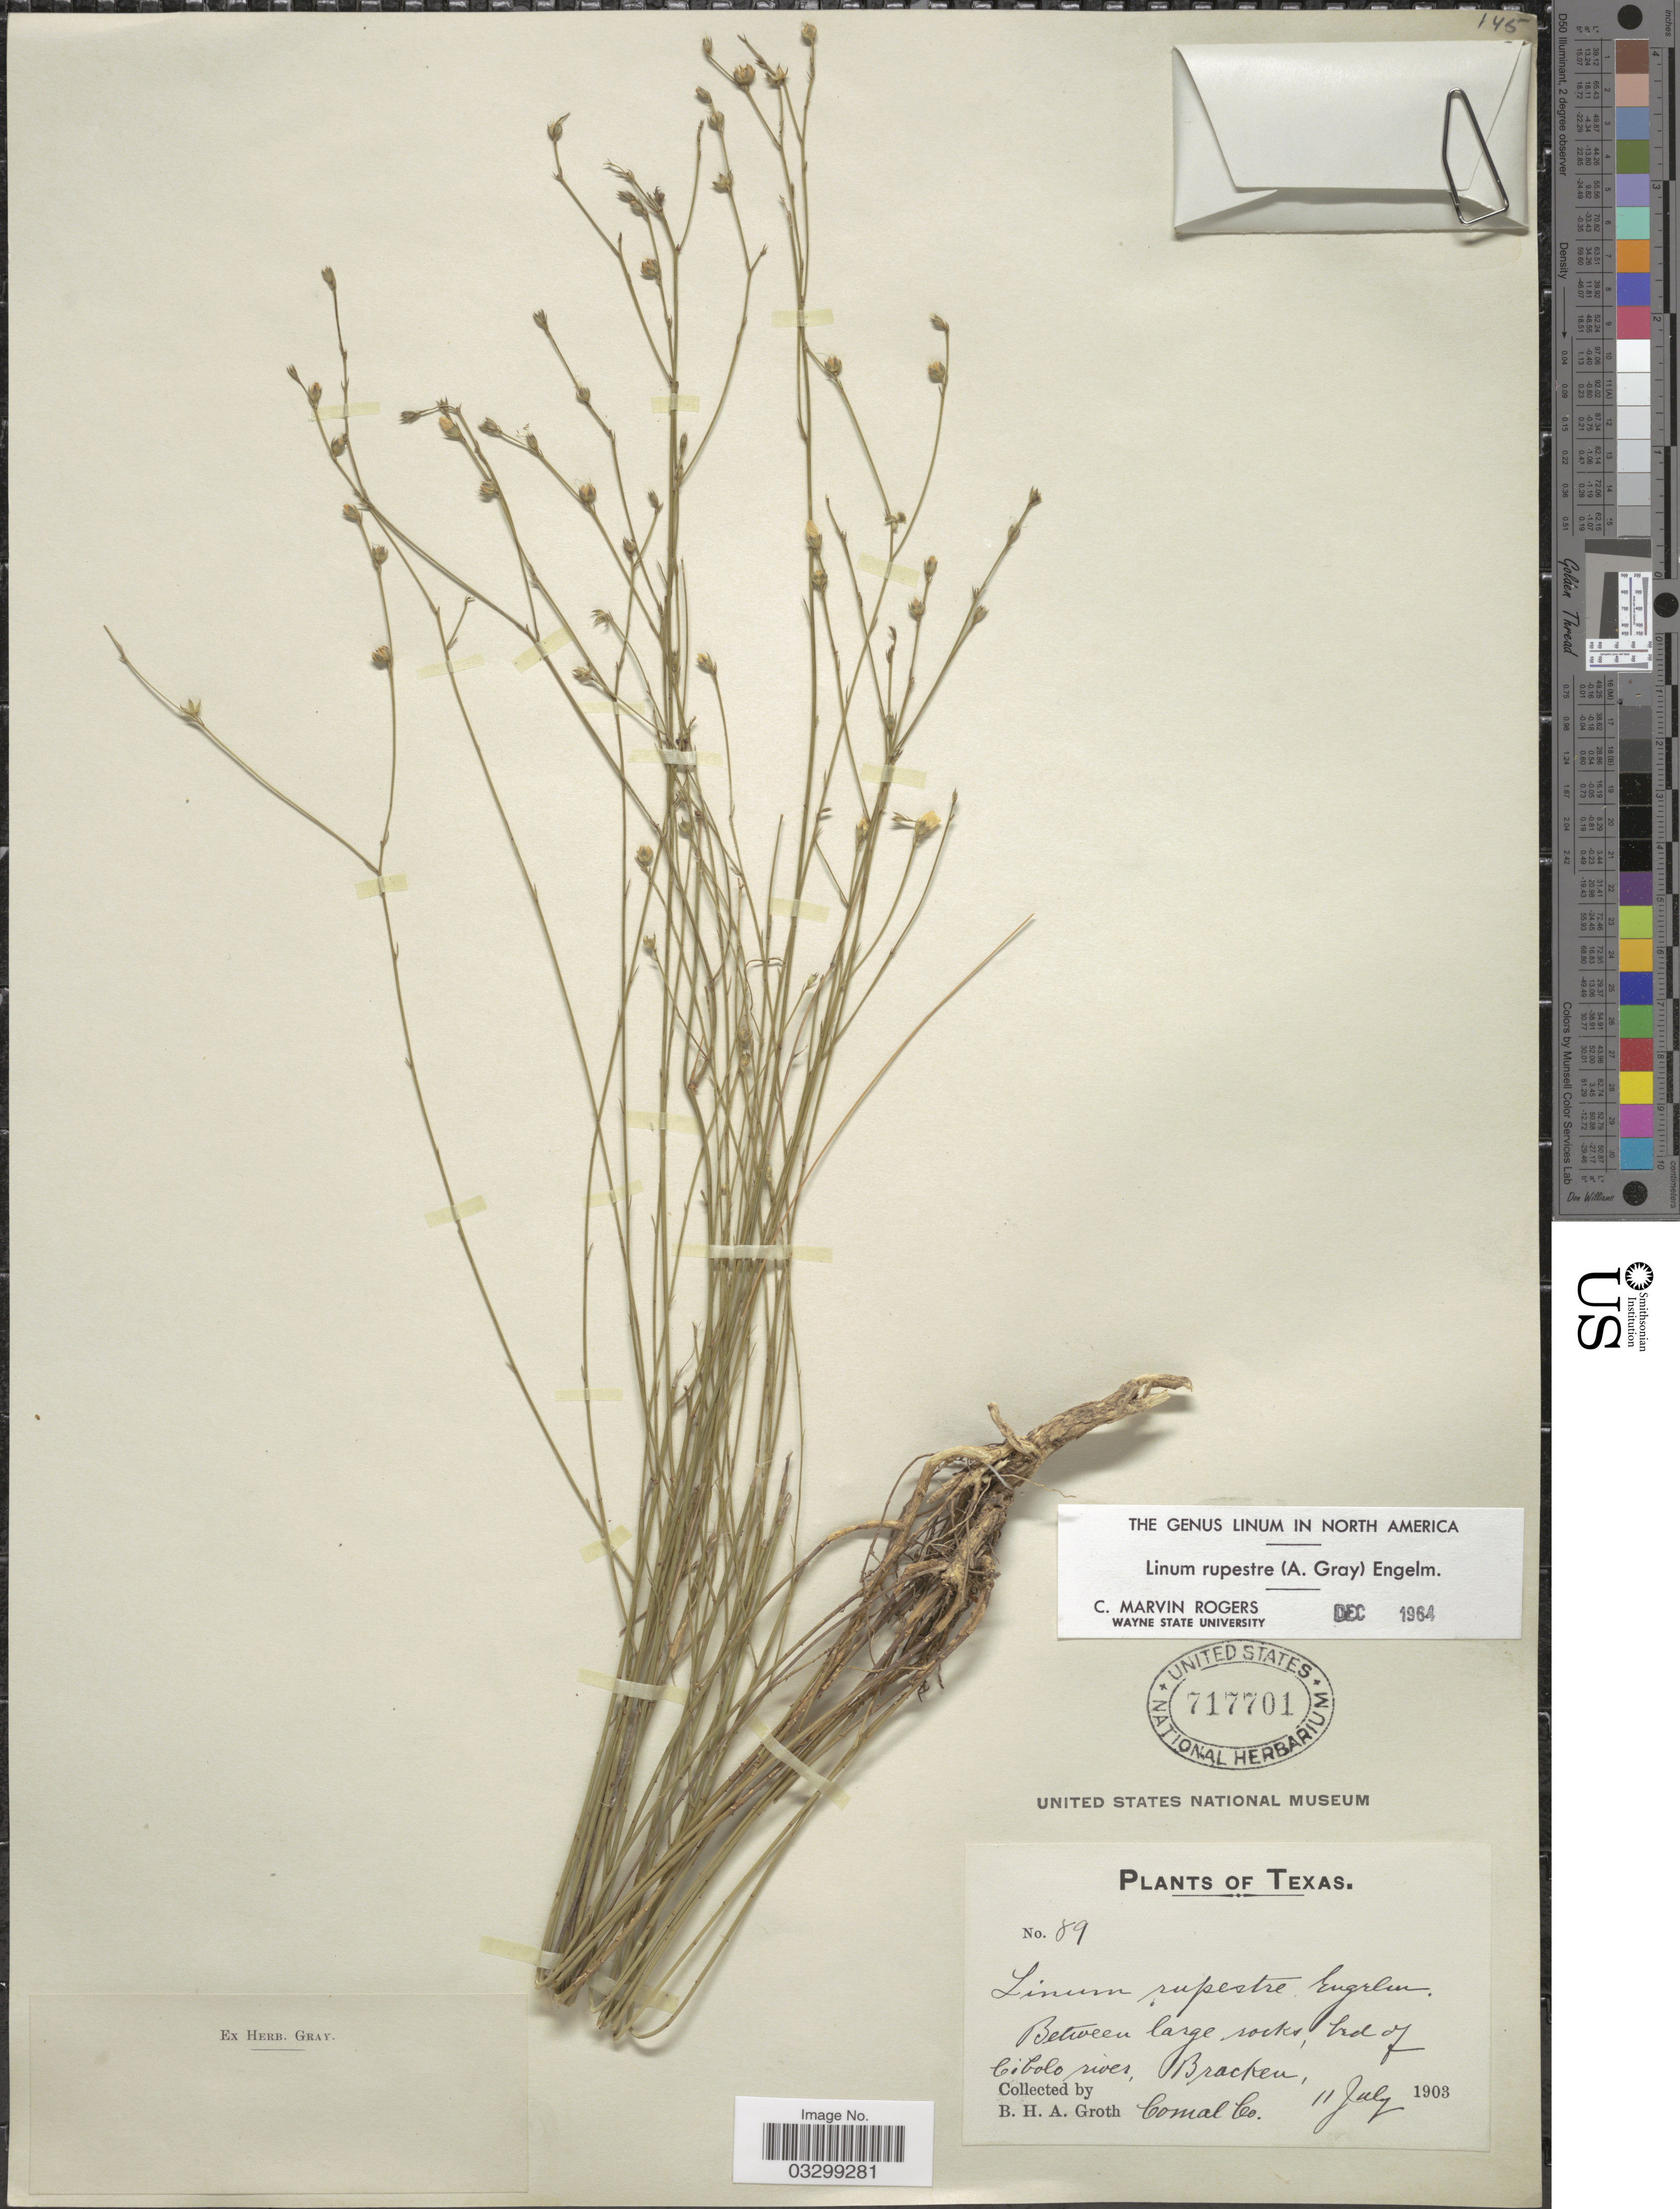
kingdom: Plantae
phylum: Tracheophyta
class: Magnoliopsida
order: Malpighiales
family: Linaceae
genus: Linum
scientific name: Linum rupestre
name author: Engelm.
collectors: B. Groth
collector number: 89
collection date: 1903-07-11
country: United States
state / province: Texas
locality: Between large rocks, bed of Cibolo river, Bracken, Comal Co.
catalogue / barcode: US 717701